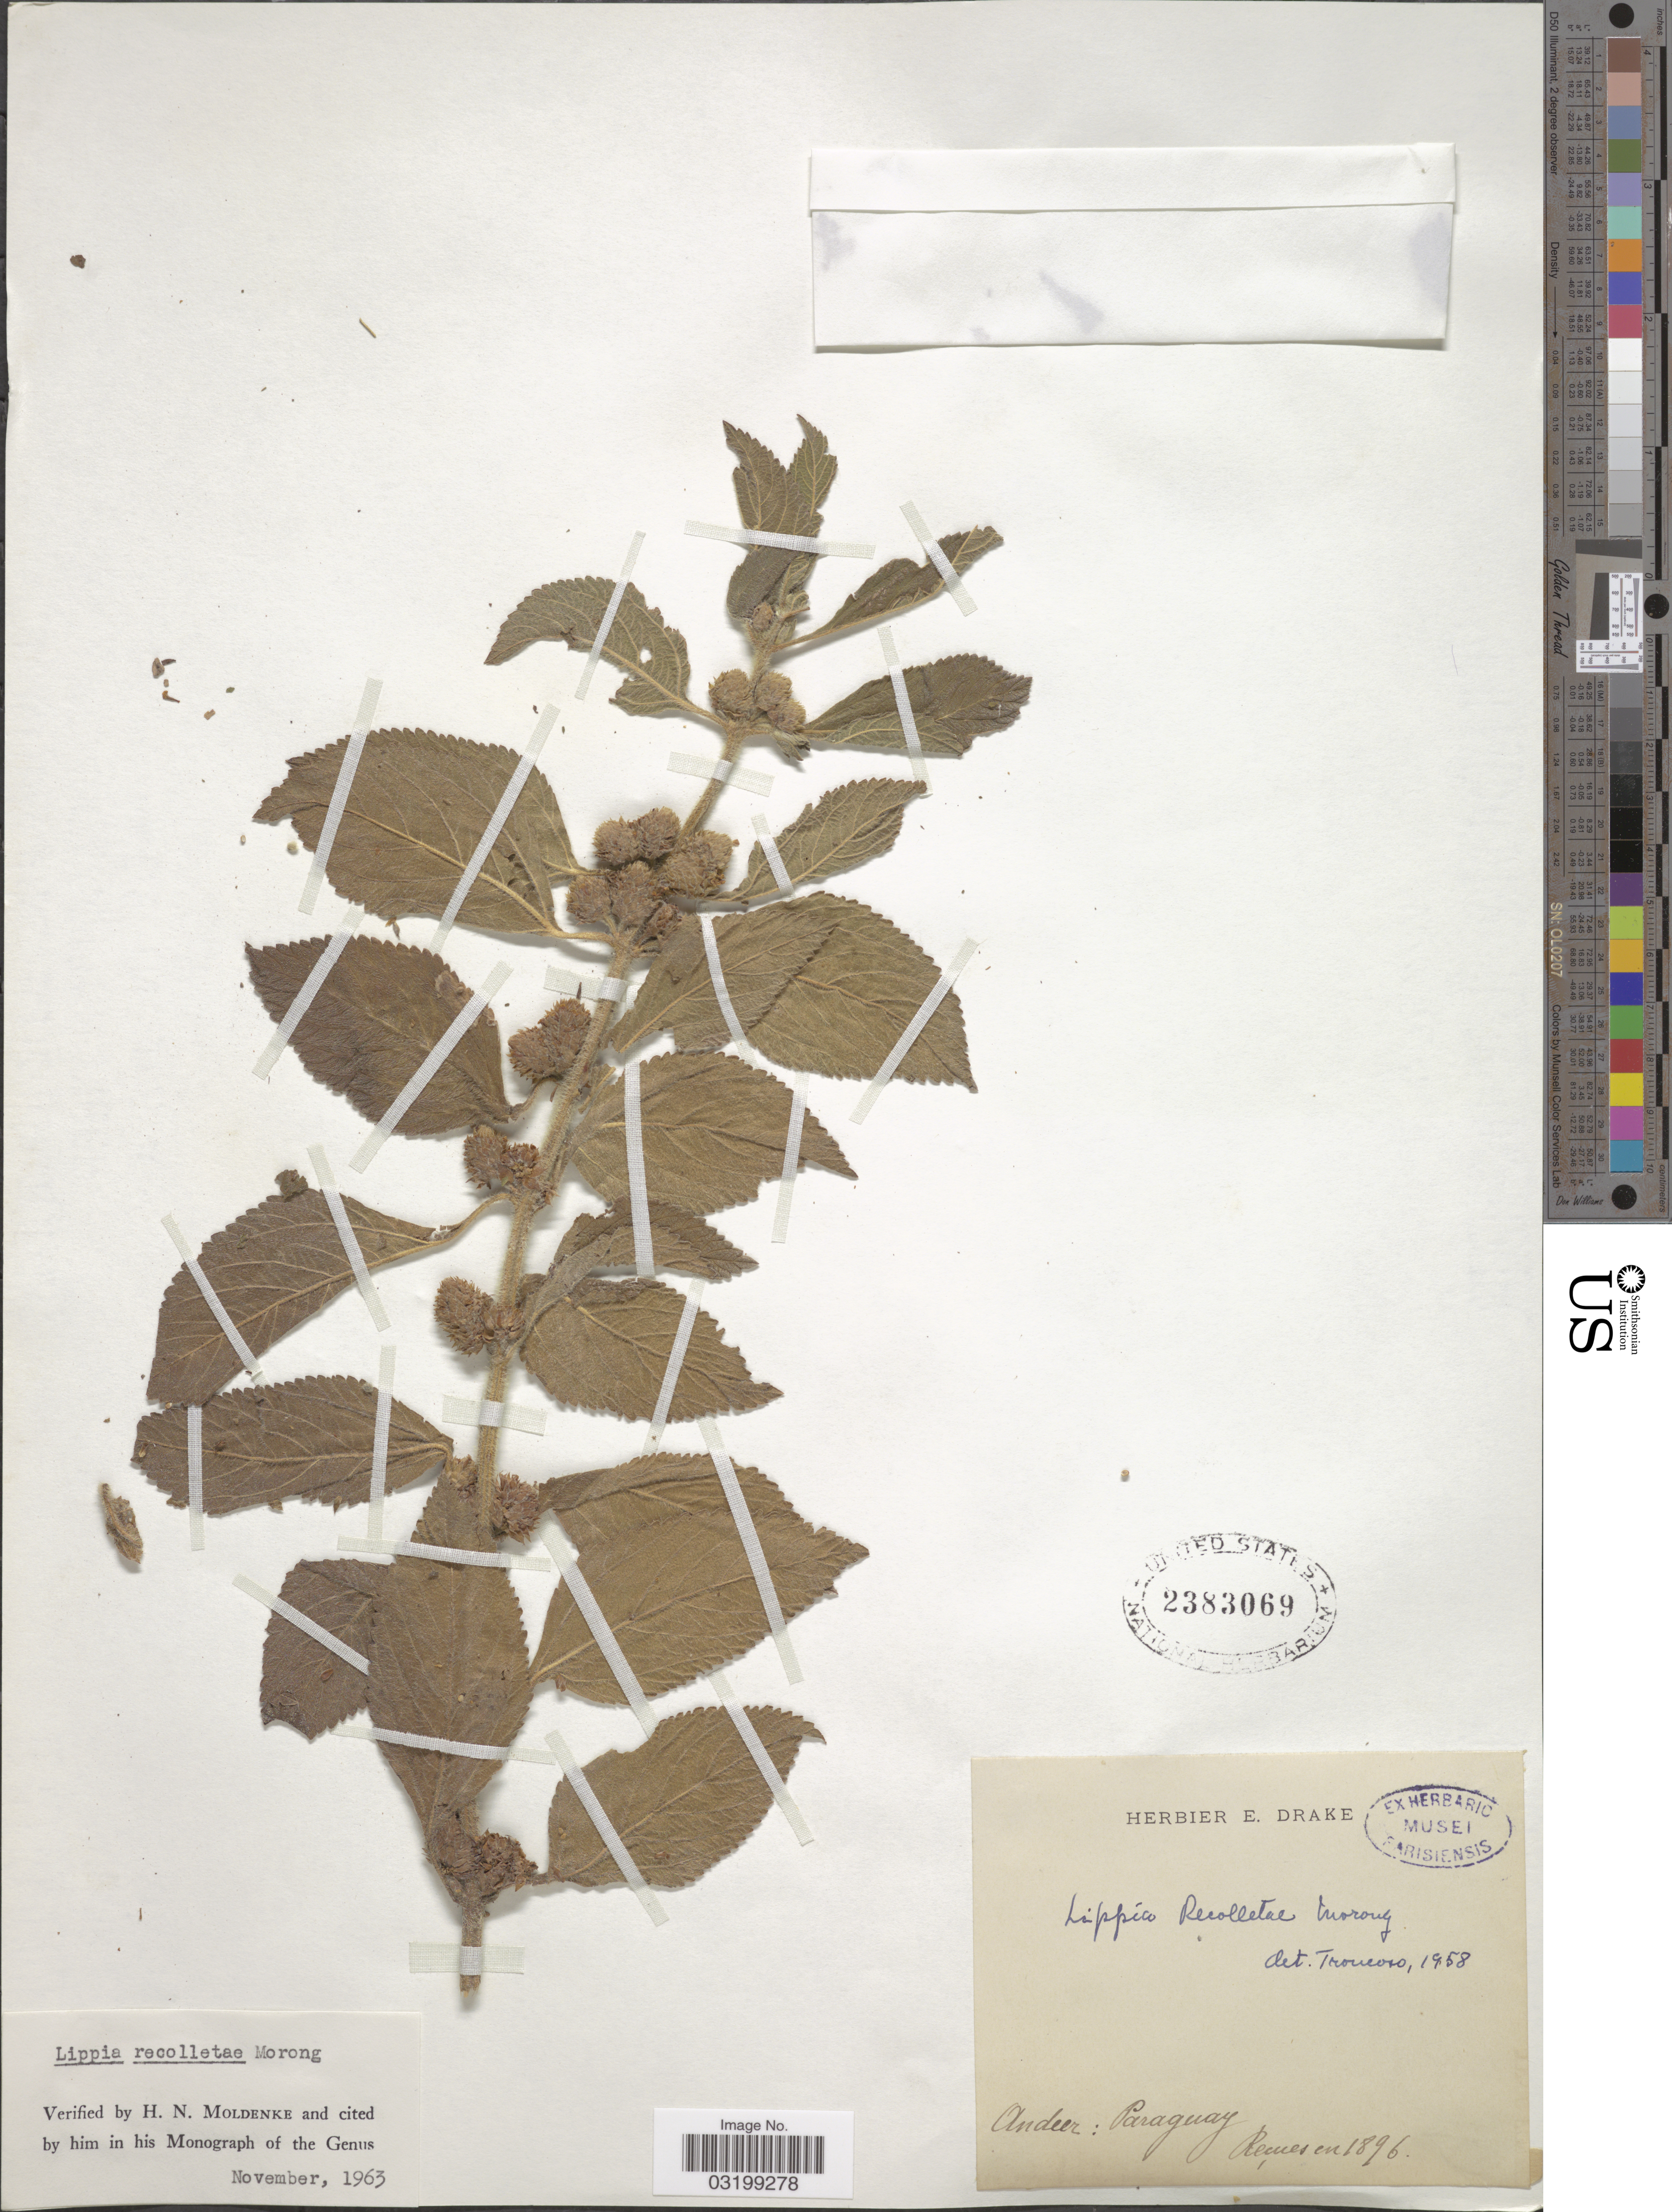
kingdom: Plantae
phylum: Tracheophyta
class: Magnoliopsida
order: Lamiales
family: Verbenaceae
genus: Lippia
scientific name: Lippia recolletae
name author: Morong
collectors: Andeer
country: Paraguay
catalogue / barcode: US 2383069